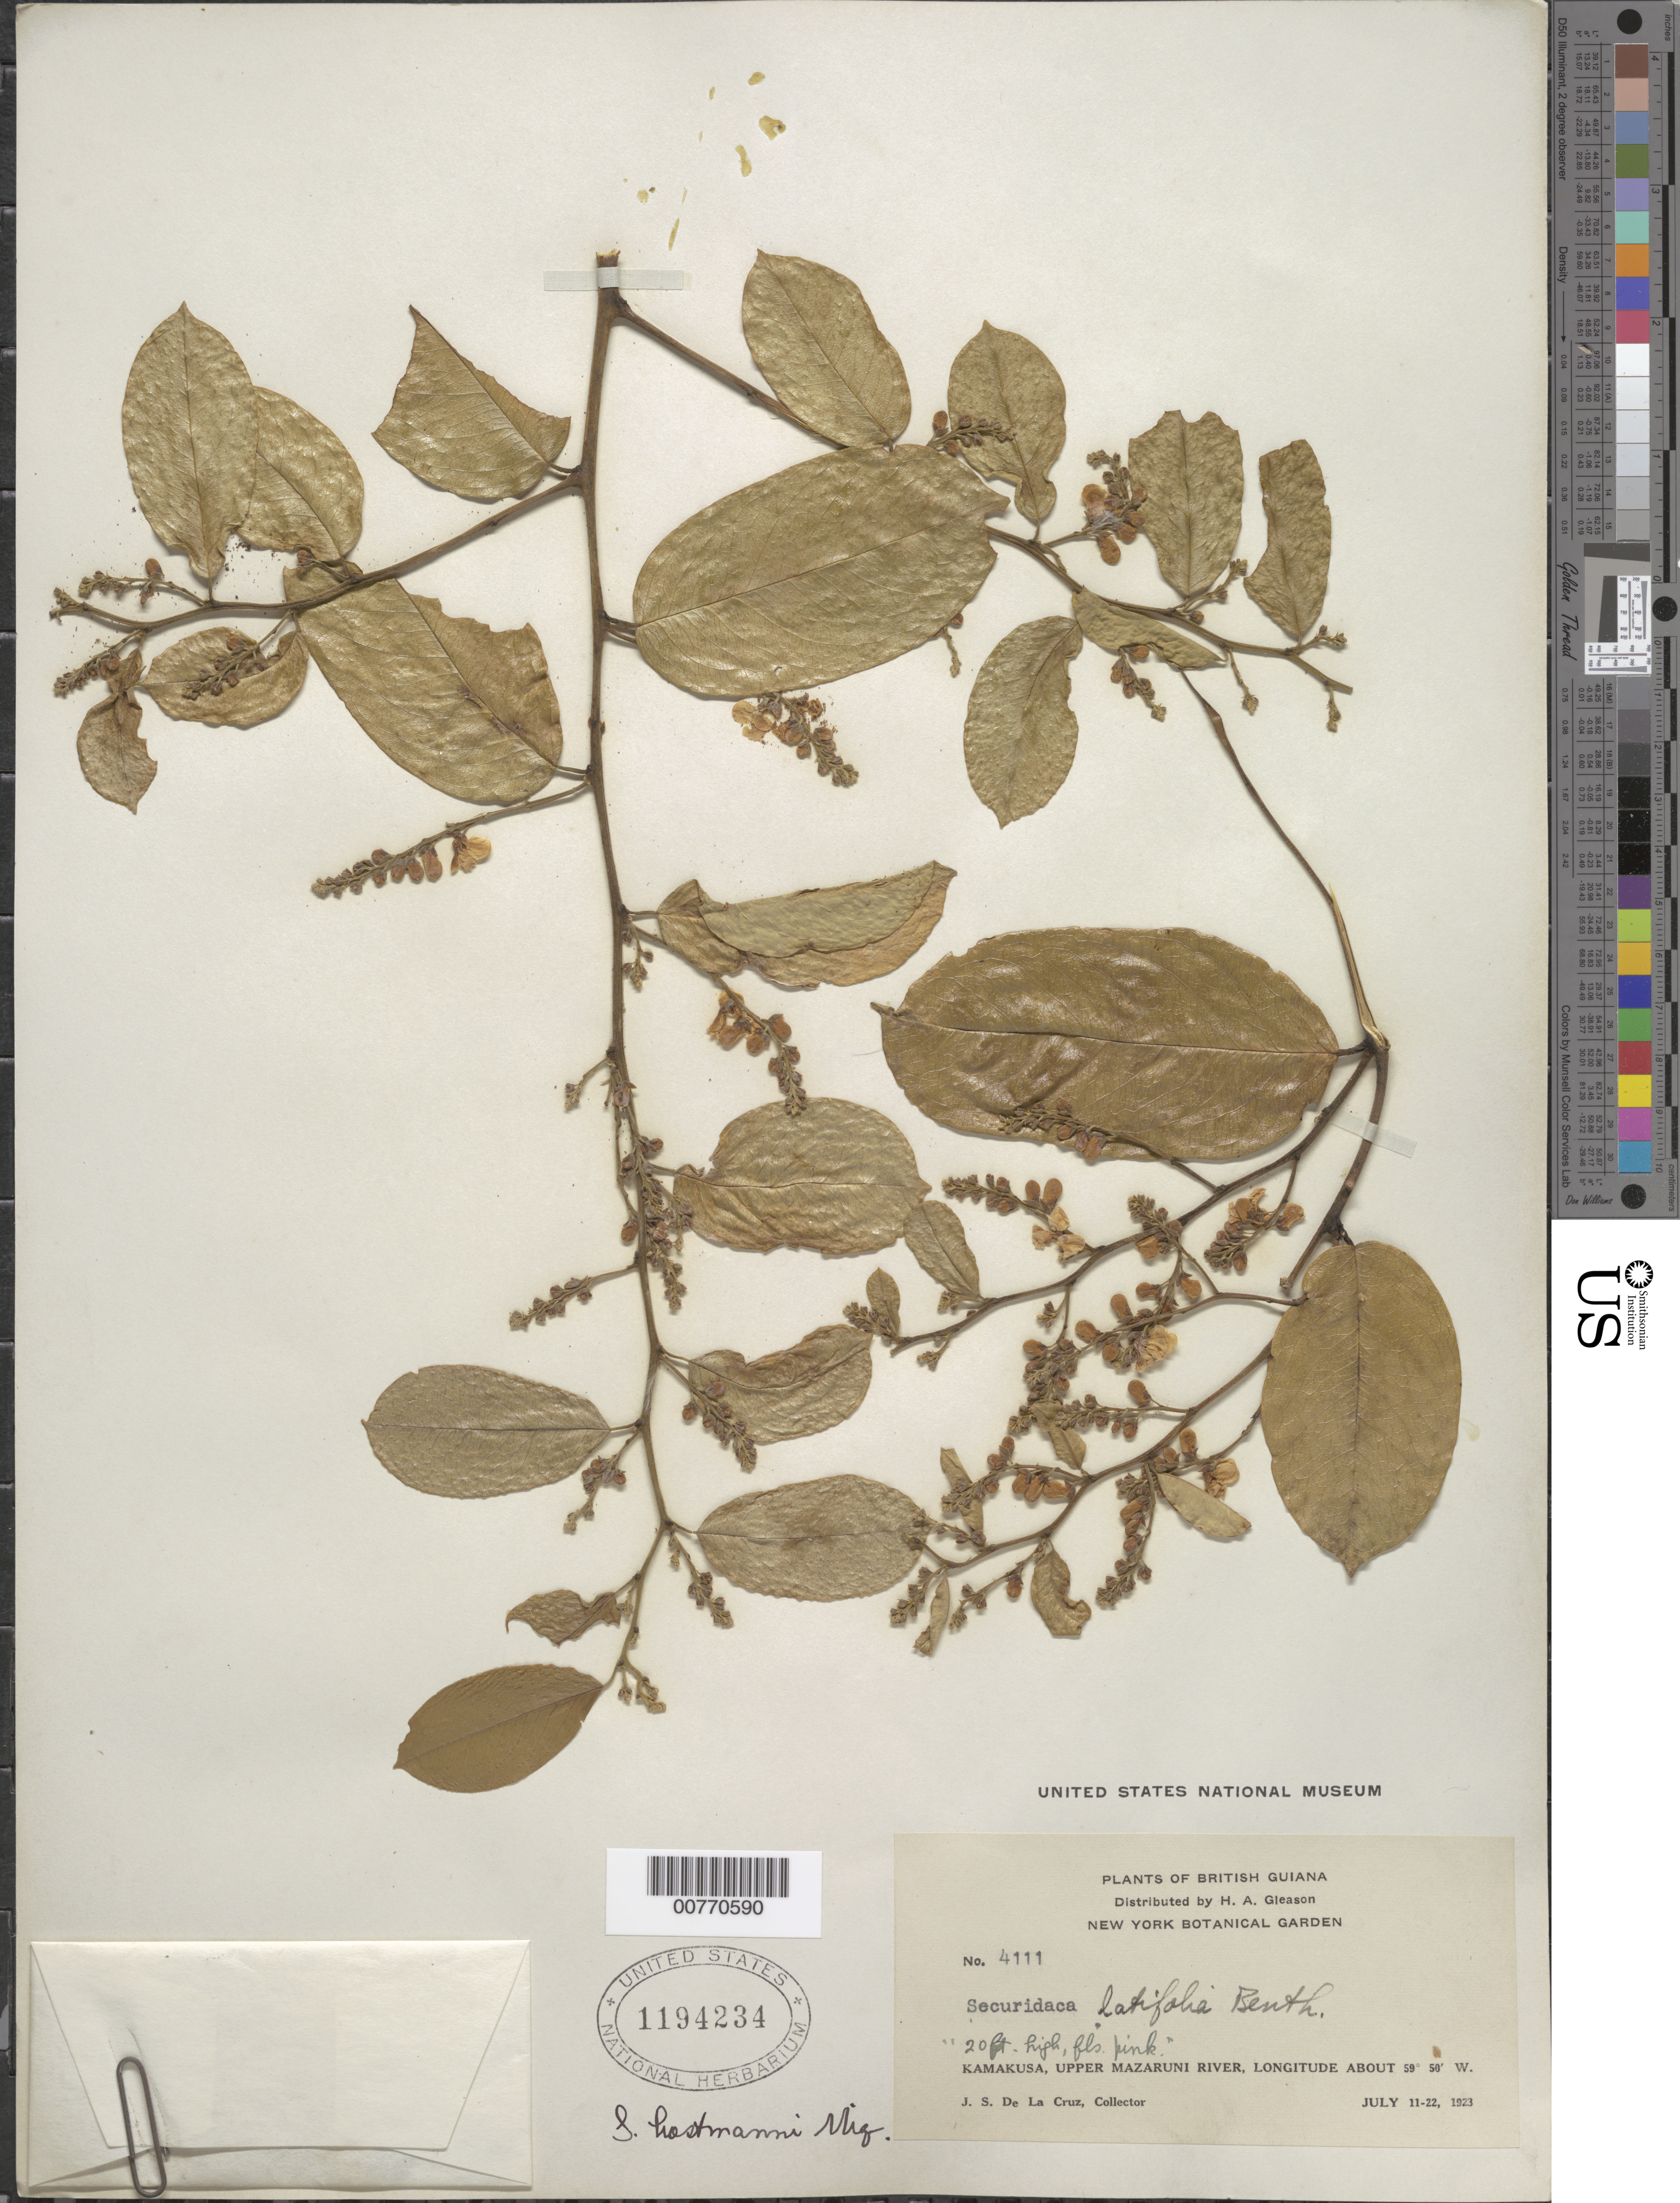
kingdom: Plantae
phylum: Tracheophyta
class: Magnoliopsida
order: Fabales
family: Polygalaceae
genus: Securidaca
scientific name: Securidaca paniculata var. lasiocarpa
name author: Oort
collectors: J. S. de la Cruz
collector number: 4111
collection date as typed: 11-Jul-23 to 22-Jul-23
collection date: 1923-07-11/1923-07-22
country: Guyana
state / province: Cuyuni-Mazaruni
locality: Kamakusa, Upper Mazaruni R.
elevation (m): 100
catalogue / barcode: US 1194234